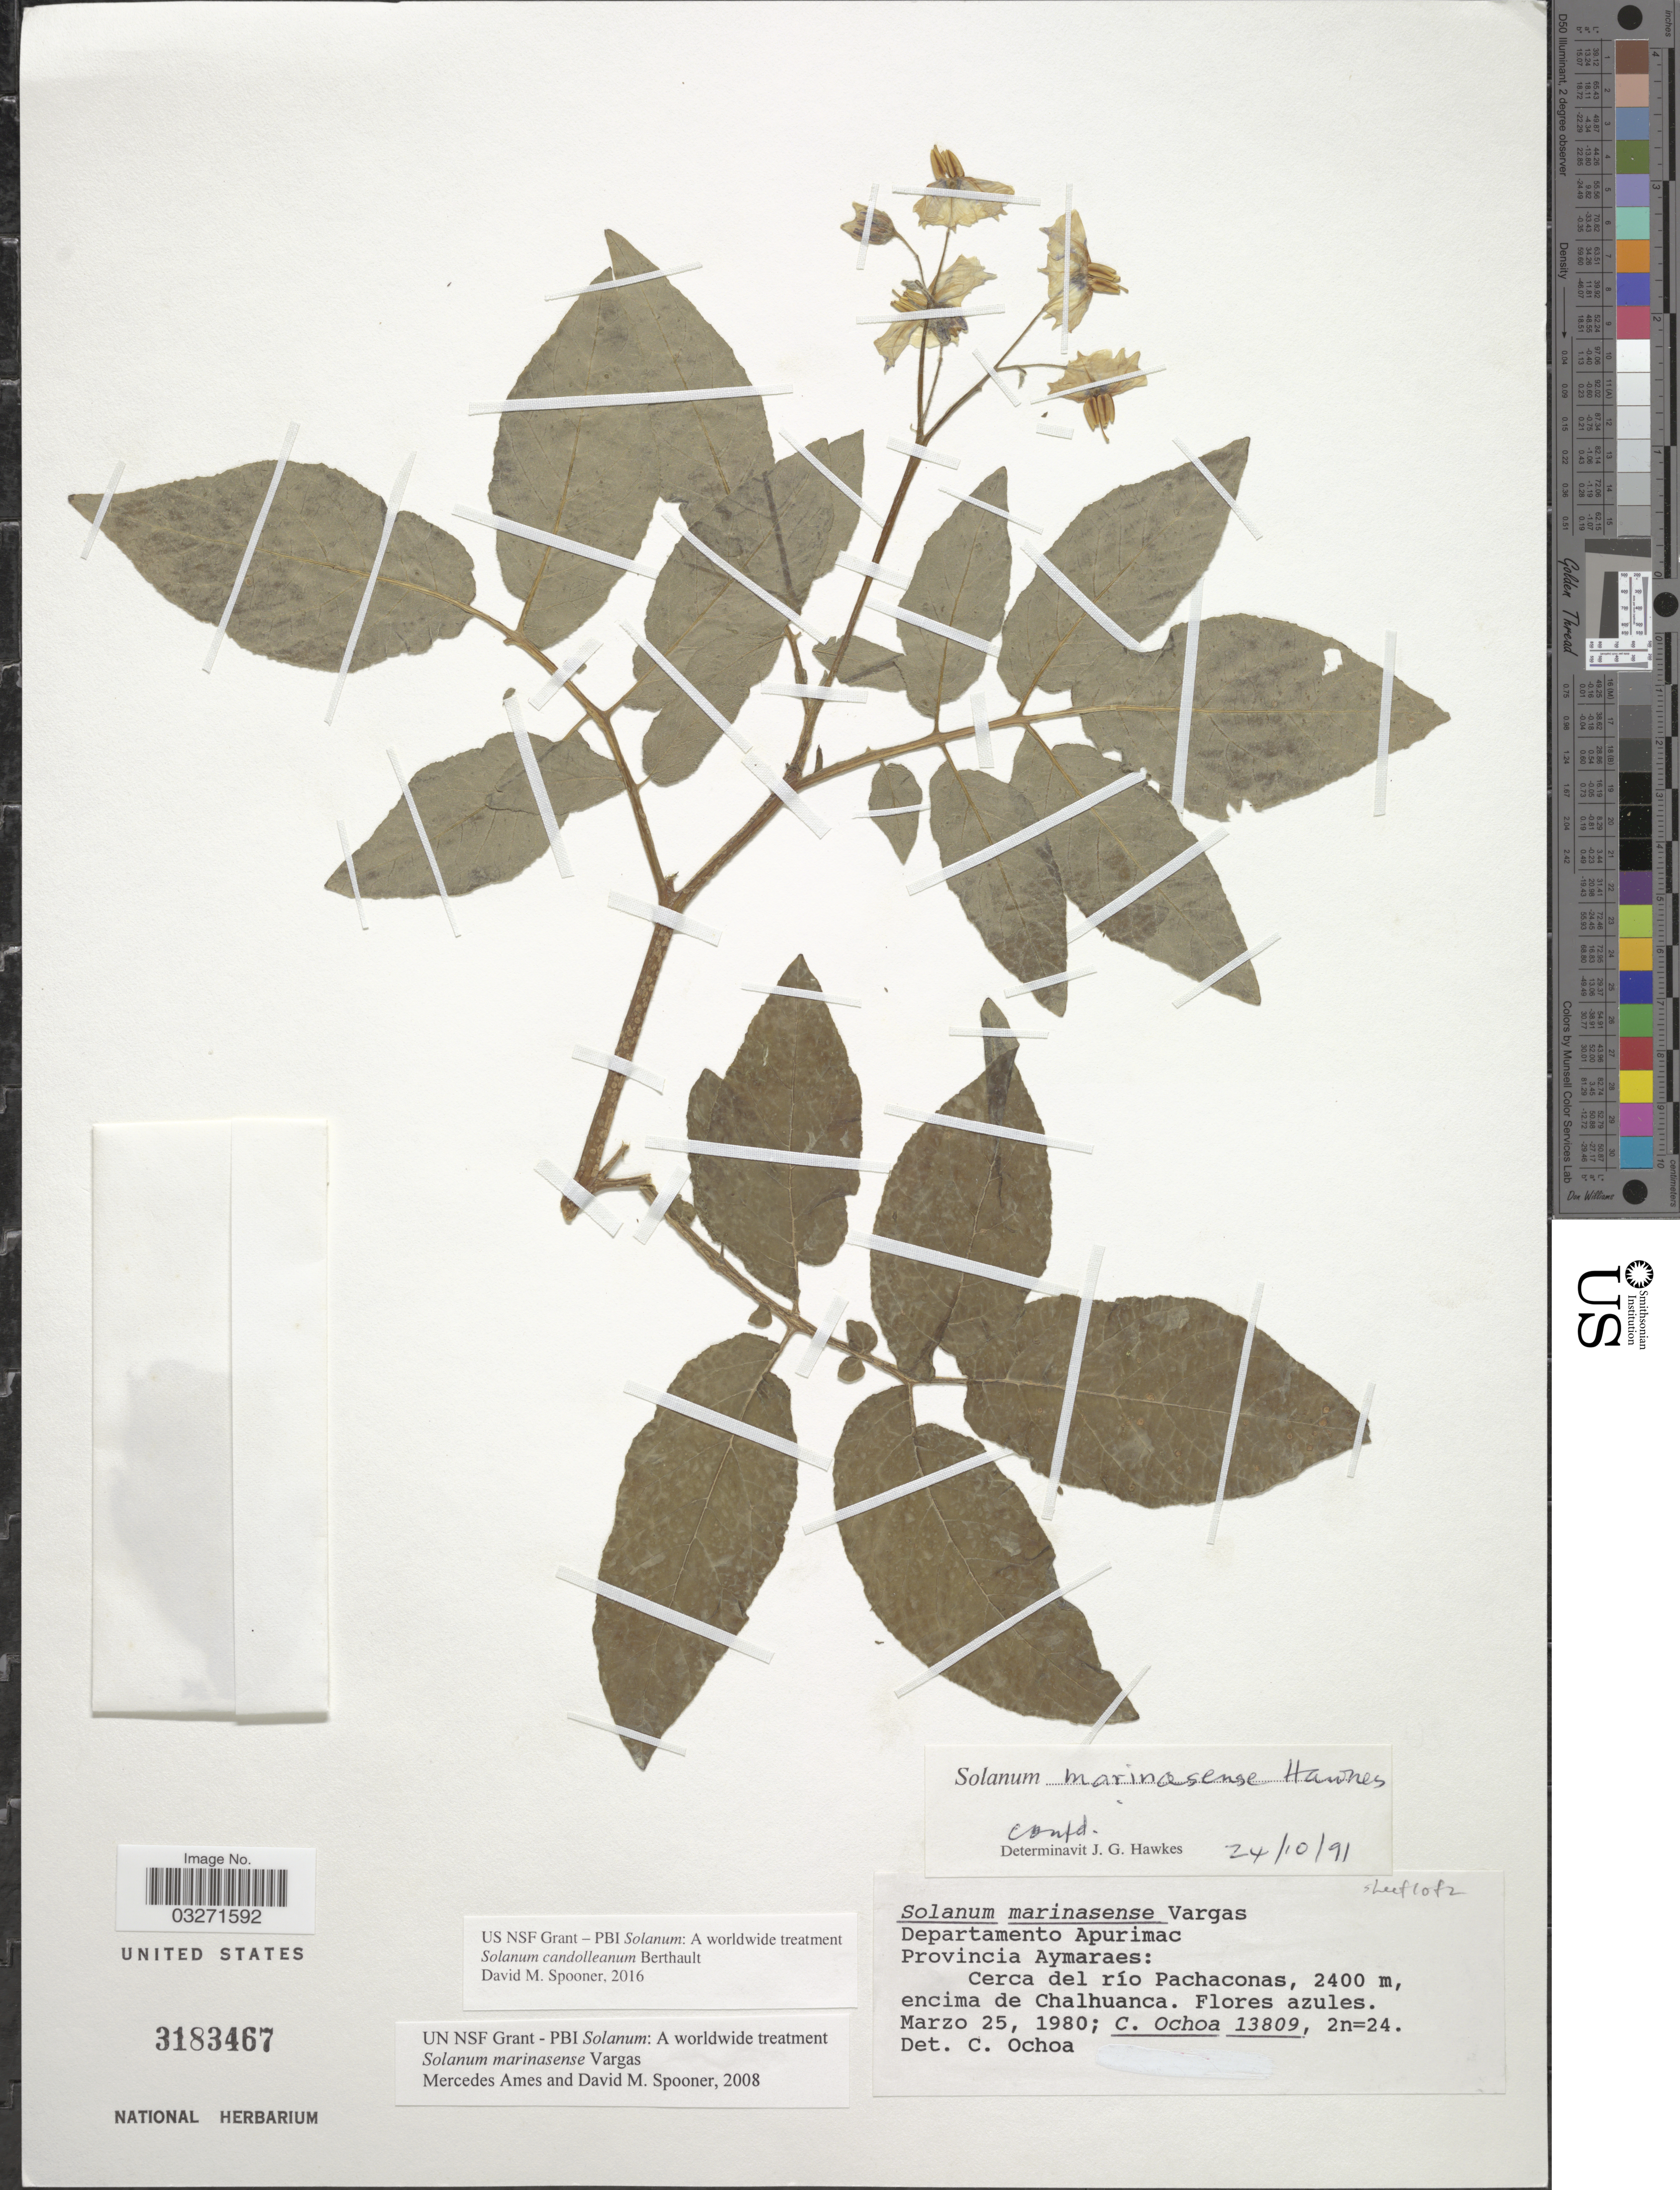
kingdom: Plantae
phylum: Tracheophyta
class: Magnoliopsida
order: Solanales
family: Solanaceae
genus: Solanum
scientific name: Solanum candolleanum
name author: Berthault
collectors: C. Ochoa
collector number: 13809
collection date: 1980-03-25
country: Peru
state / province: Apurímac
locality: Departamento Apurimac. Provincia Aymaraes: Cerca del río Pachaconas, encima de Chalhuanca.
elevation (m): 2400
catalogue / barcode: US 3183467